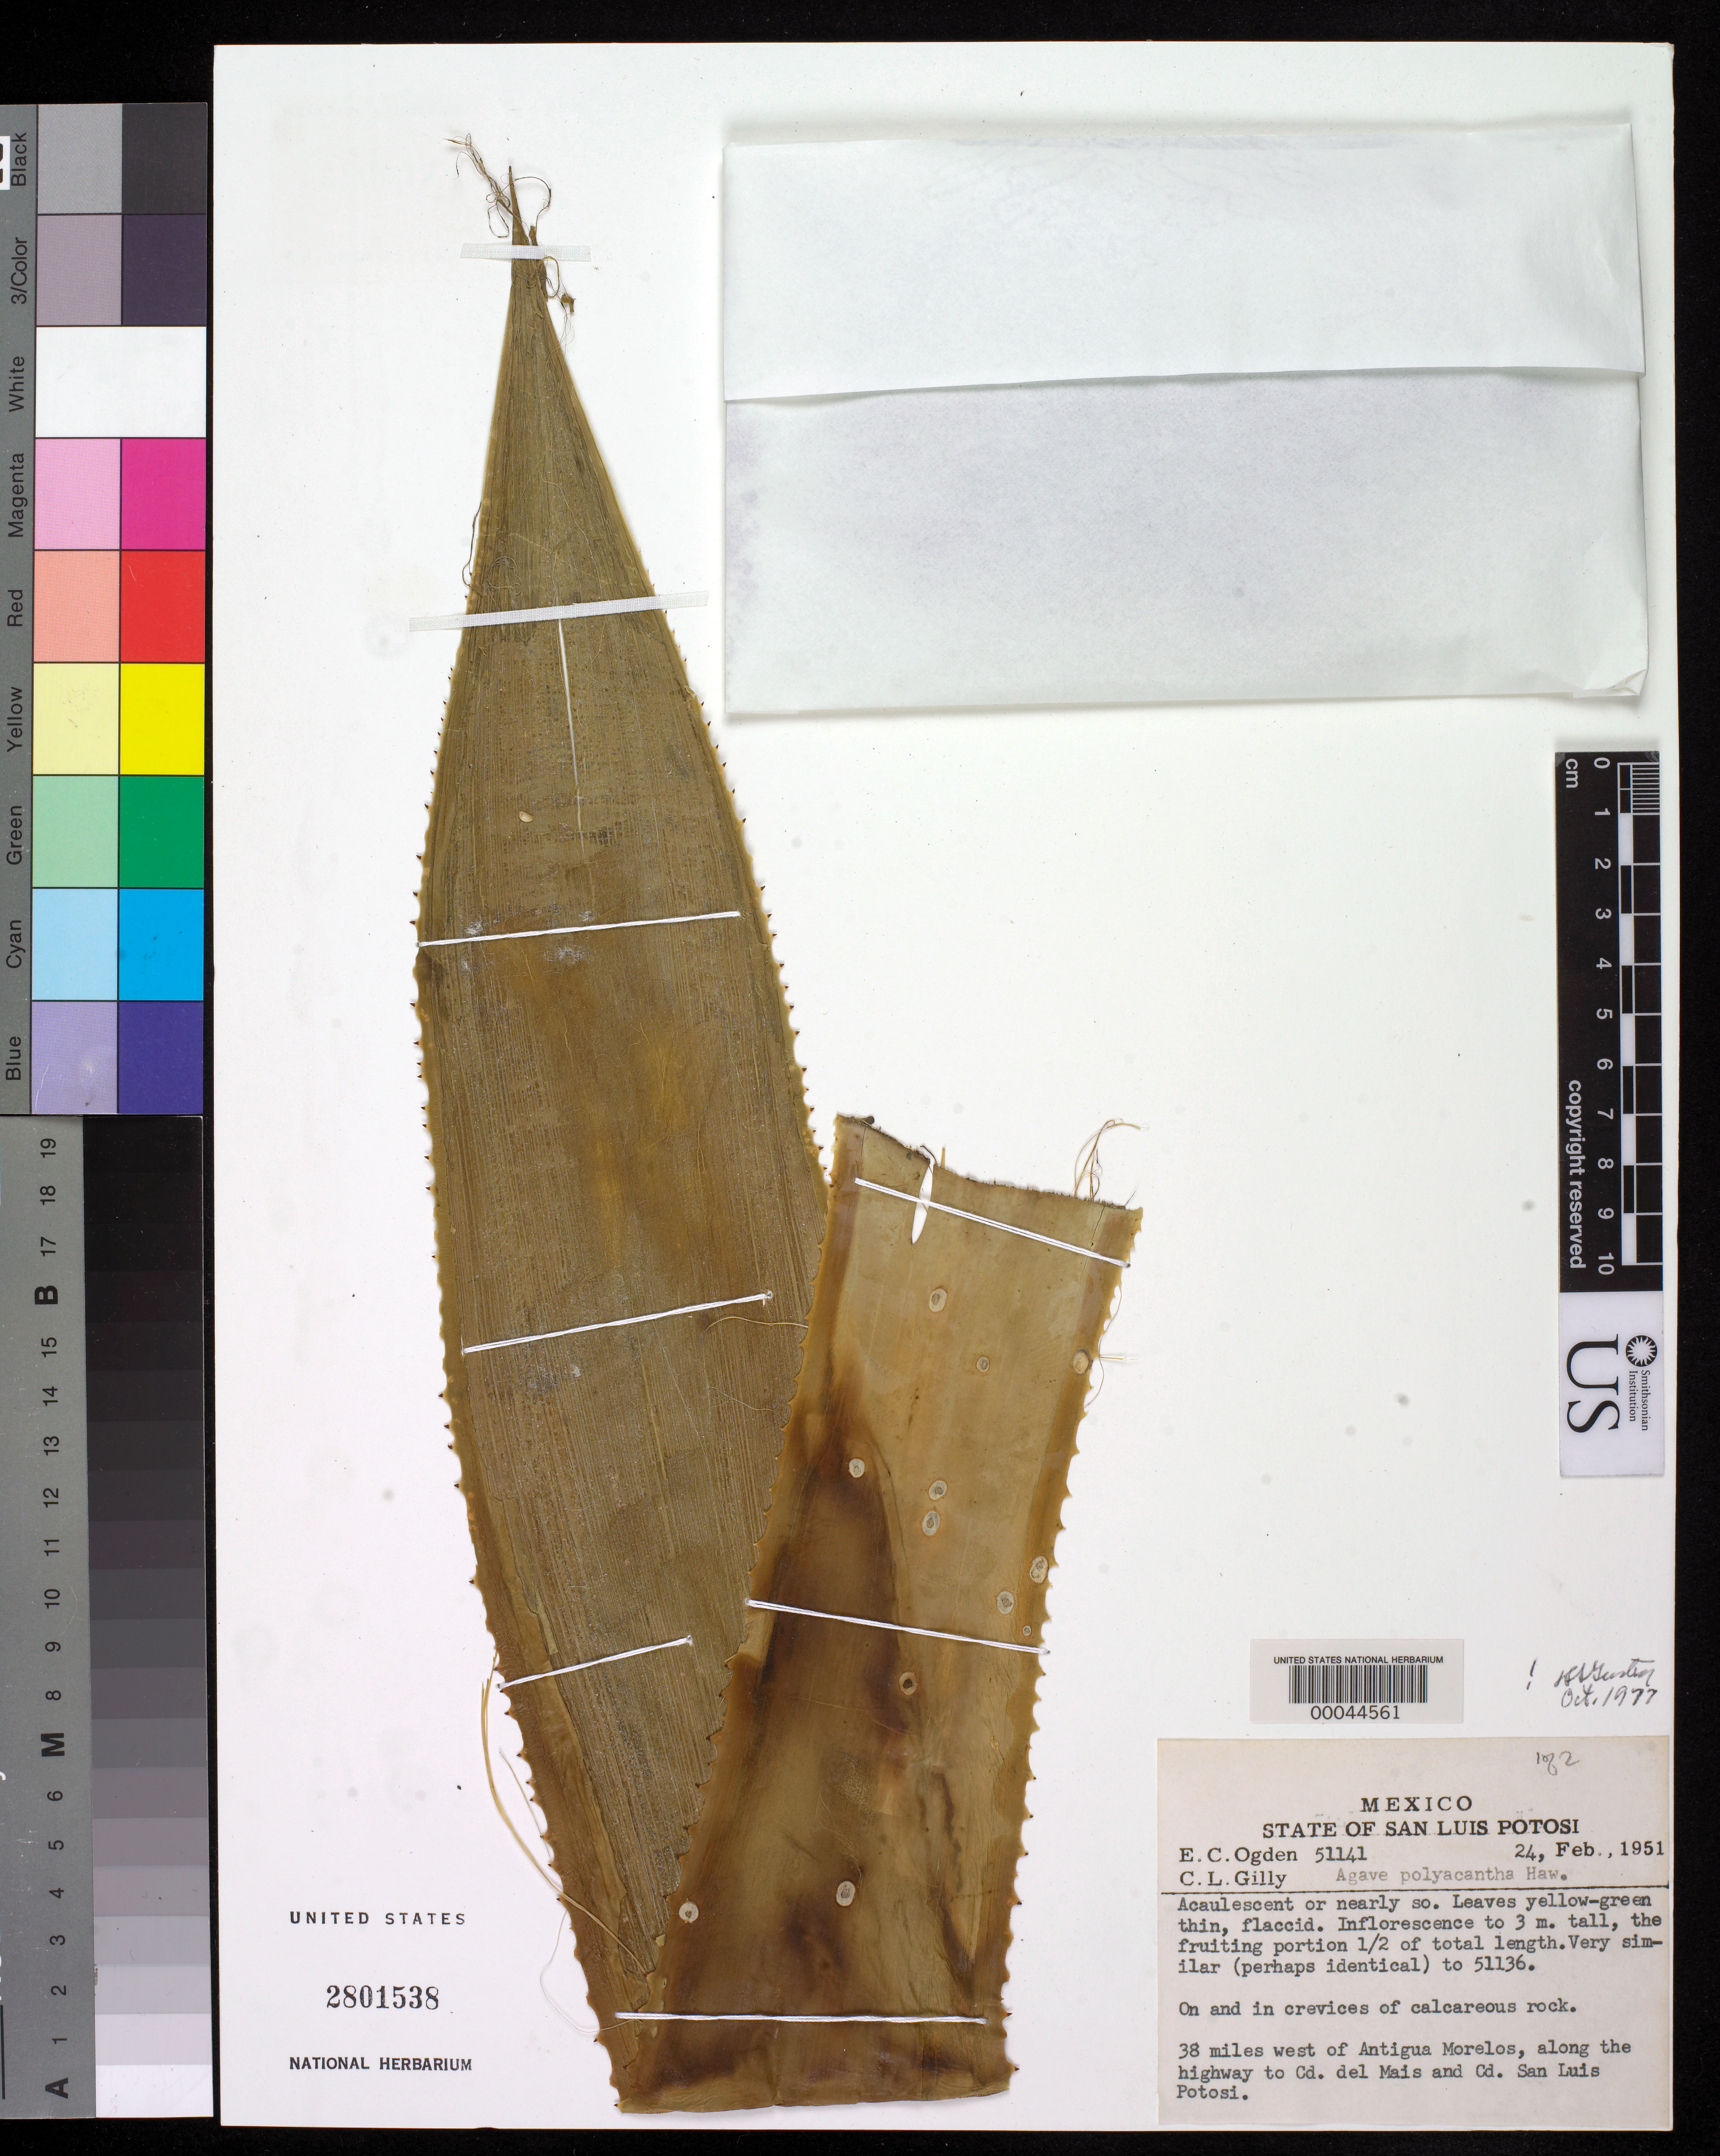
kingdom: Plantae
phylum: Tracheophyta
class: Liliopsida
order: Asparagales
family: Asparagaceae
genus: Agave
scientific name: Agave polyacantha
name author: Haw.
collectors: E. C. Ogden & C. Gilly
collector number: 51141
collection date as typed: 24 Feb 1951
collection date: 1951-02-24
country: Mexico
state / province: San Luis Potosí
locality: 38 mi W of Antigua Morelos, along the highway to Cd del Mais and San Luis Potosi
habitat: On and in crevices of calcareous rock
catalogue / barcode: US 2801538